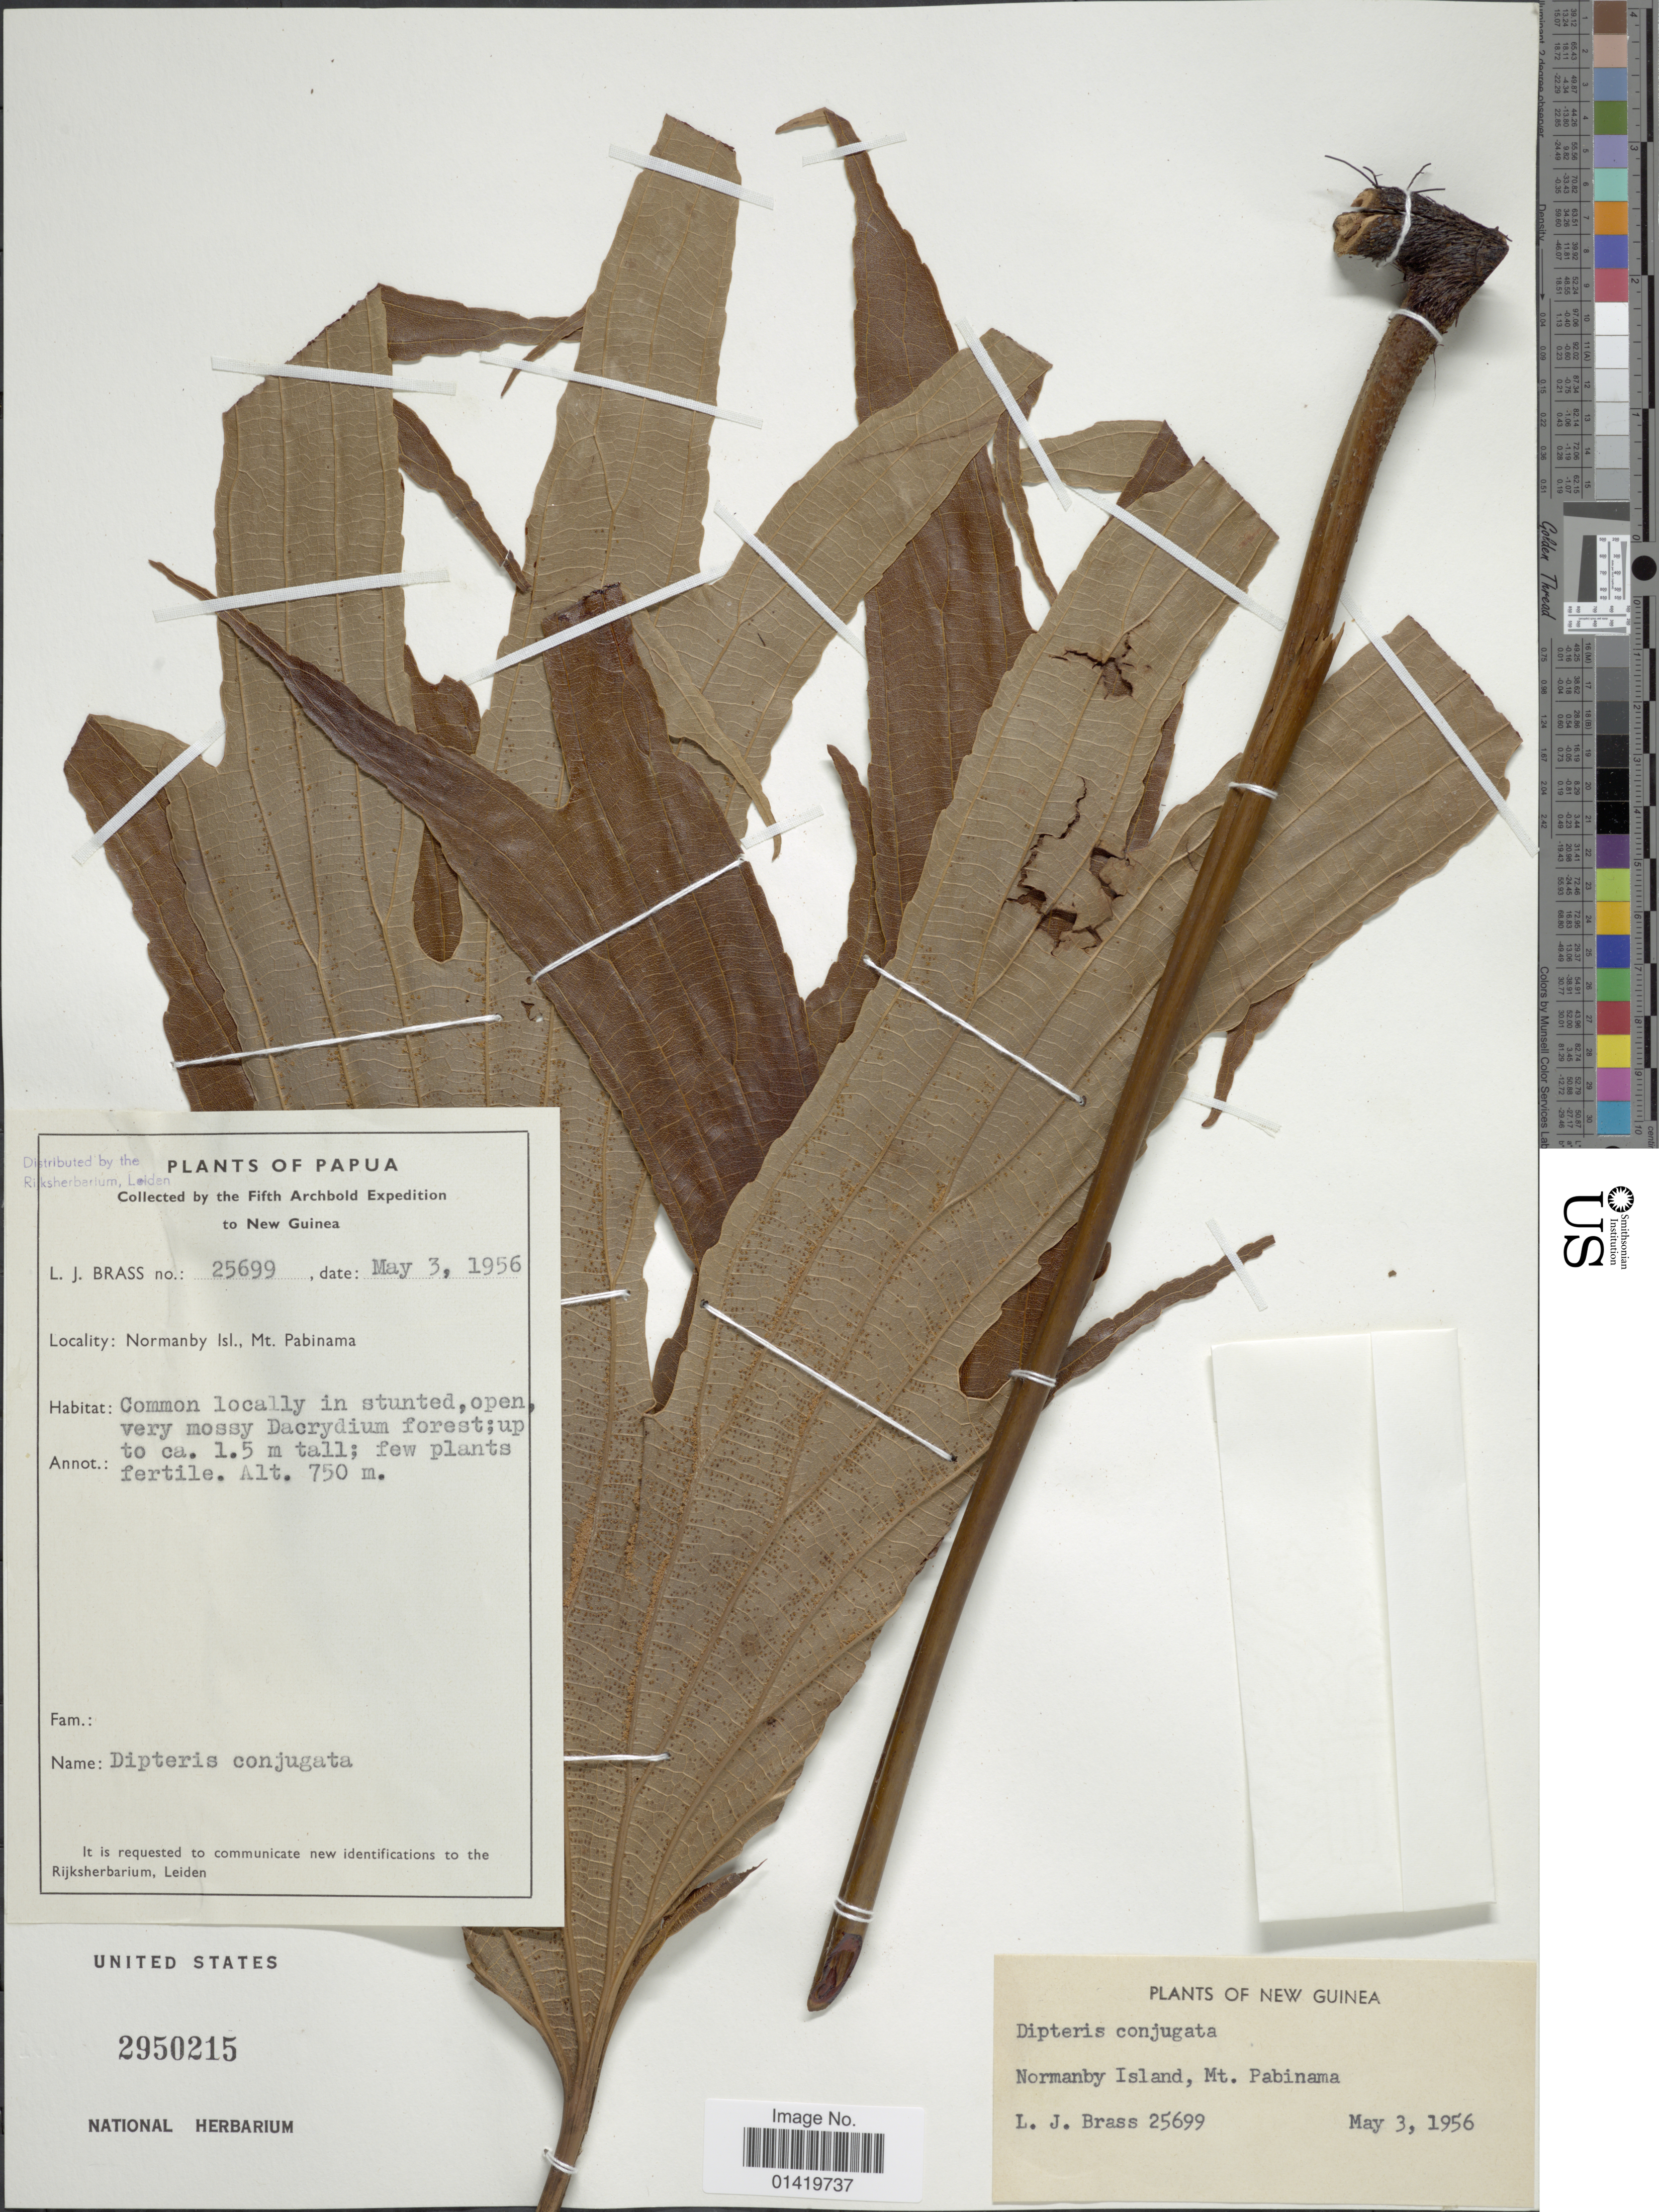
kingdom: Plantae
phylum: Tracheophyta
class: Polypodiopsida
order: Gleicheniales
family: Dipteridaceae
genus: Dipteris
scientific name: Dipteris conjugata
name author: Reinw.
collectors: L. J. Brass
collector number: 25699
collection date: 1956-05-03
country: Papua New Guinea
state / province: Milne Bay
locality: Normanby Isl., Mt. Pabinama.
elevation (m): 750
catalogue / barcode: US 2950215